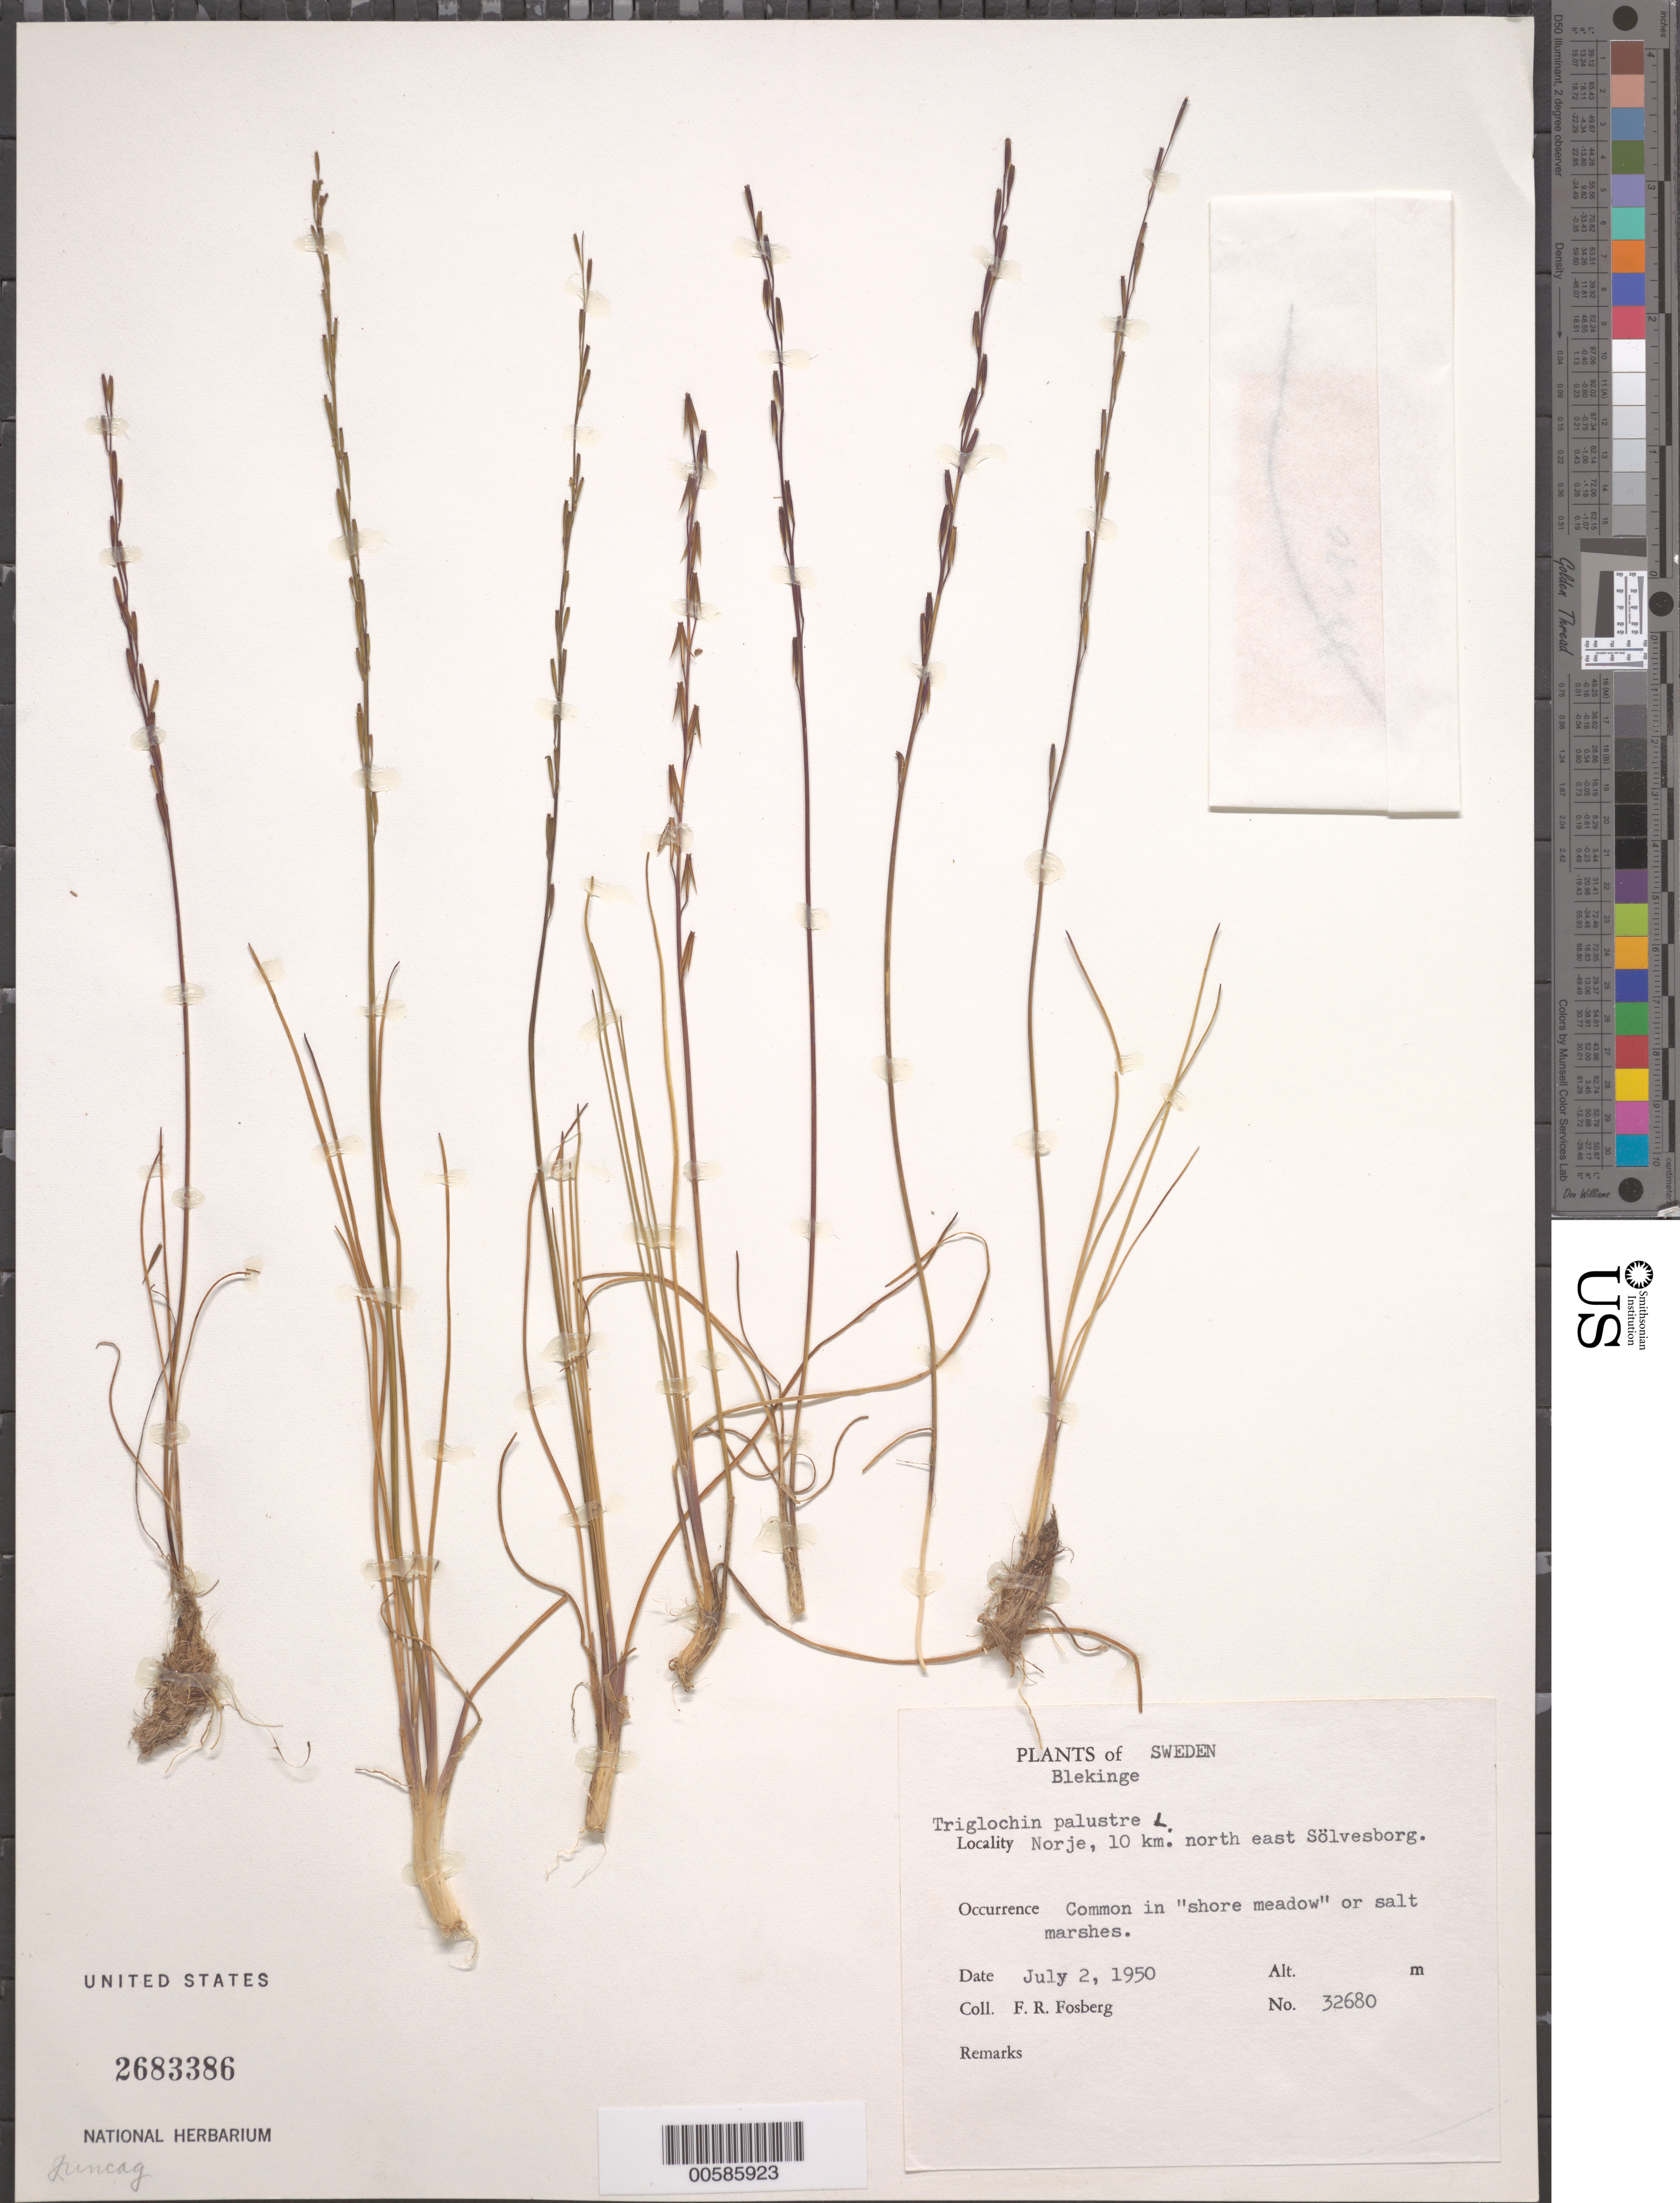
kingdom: Plantae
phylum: Tracheophyta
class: Liliopsida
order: Alismatales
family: Juncaginaceae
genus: Triglochin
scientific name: Triglochin palustris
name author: L.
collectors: F. R. Fosberg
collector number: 32680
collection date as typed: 02 Jul 1950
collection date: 1950-07-02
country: Sweden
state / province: Blekinge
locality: Blekinge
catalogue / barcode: US 2683386